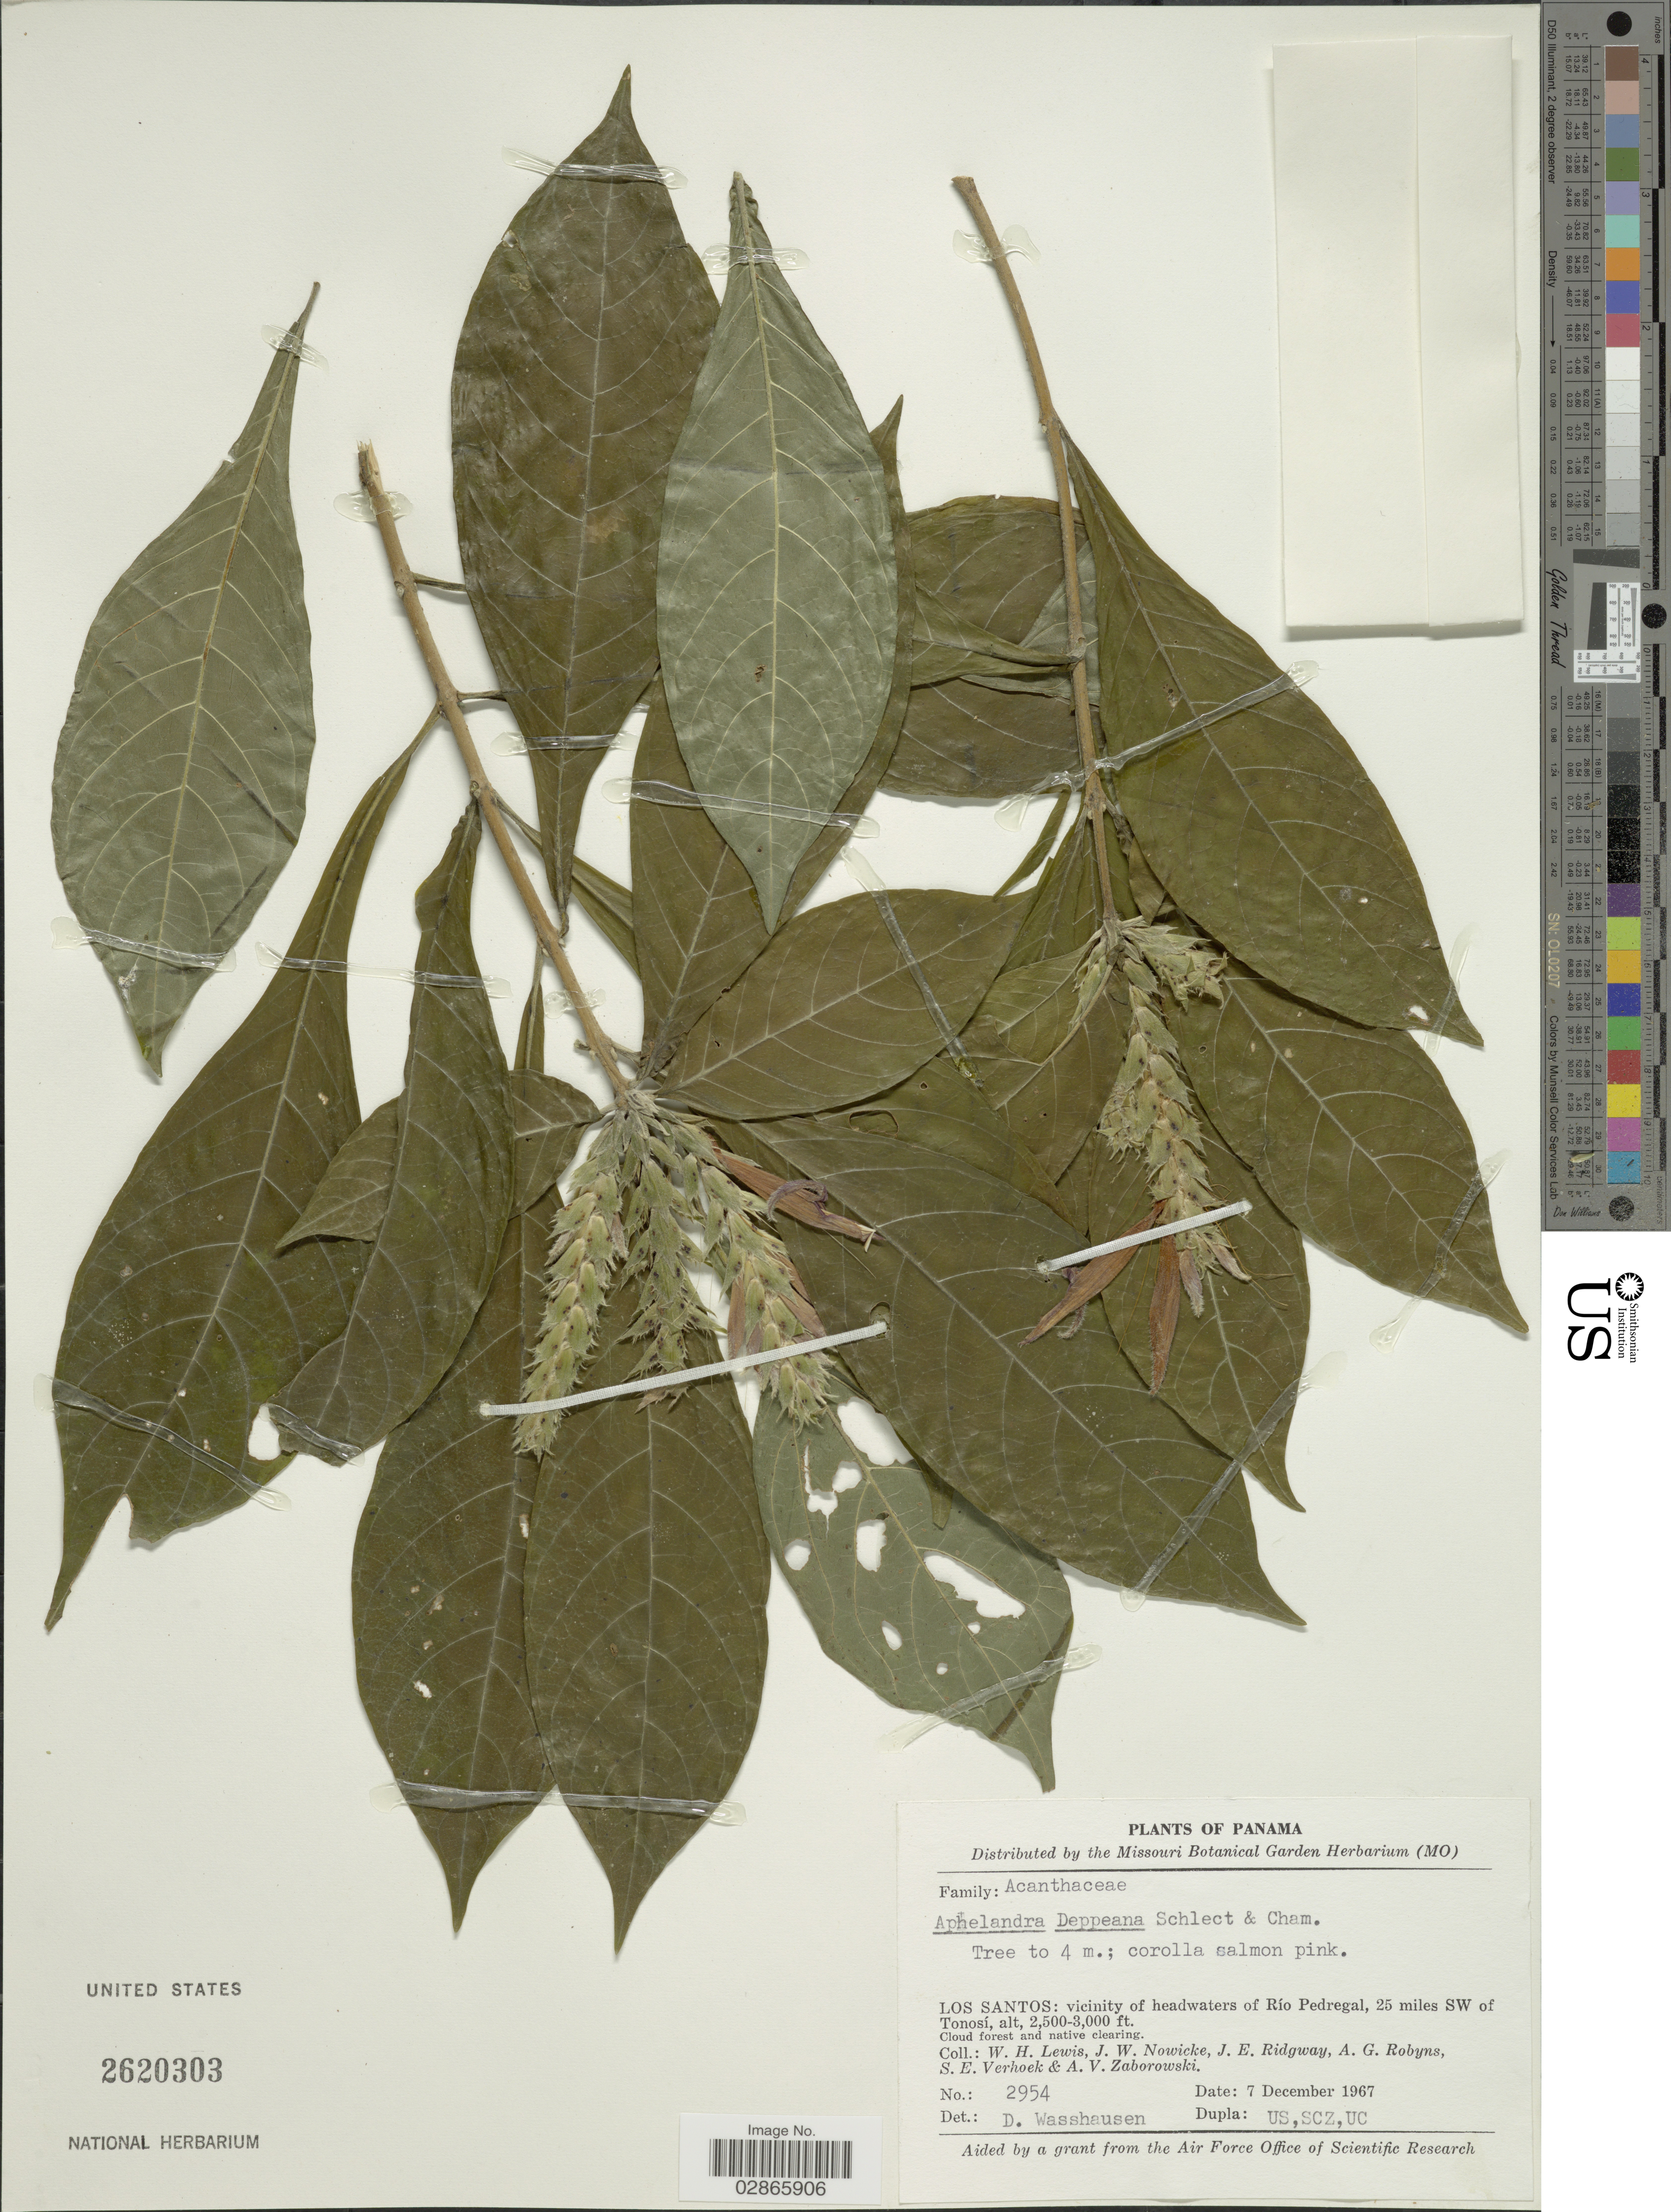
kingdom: Plantae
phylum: Tracheophyta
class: Magnoliopsida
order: Lamiales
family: Acanthaceae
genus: Aphelandra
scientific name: Aphelandra deppeana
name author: Schltdl. & Cham.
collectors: W. H. Lewis, J. W. Nowicke, J. Ridgway, A. G. Robyns & et al.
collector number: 2954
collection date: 1967-12-07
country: Panama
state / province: Los Santos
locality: Vicinity of headwaters of Río Pedegral, 25 miles SW of Tonosí.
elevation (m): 762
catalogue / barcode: US 2620303